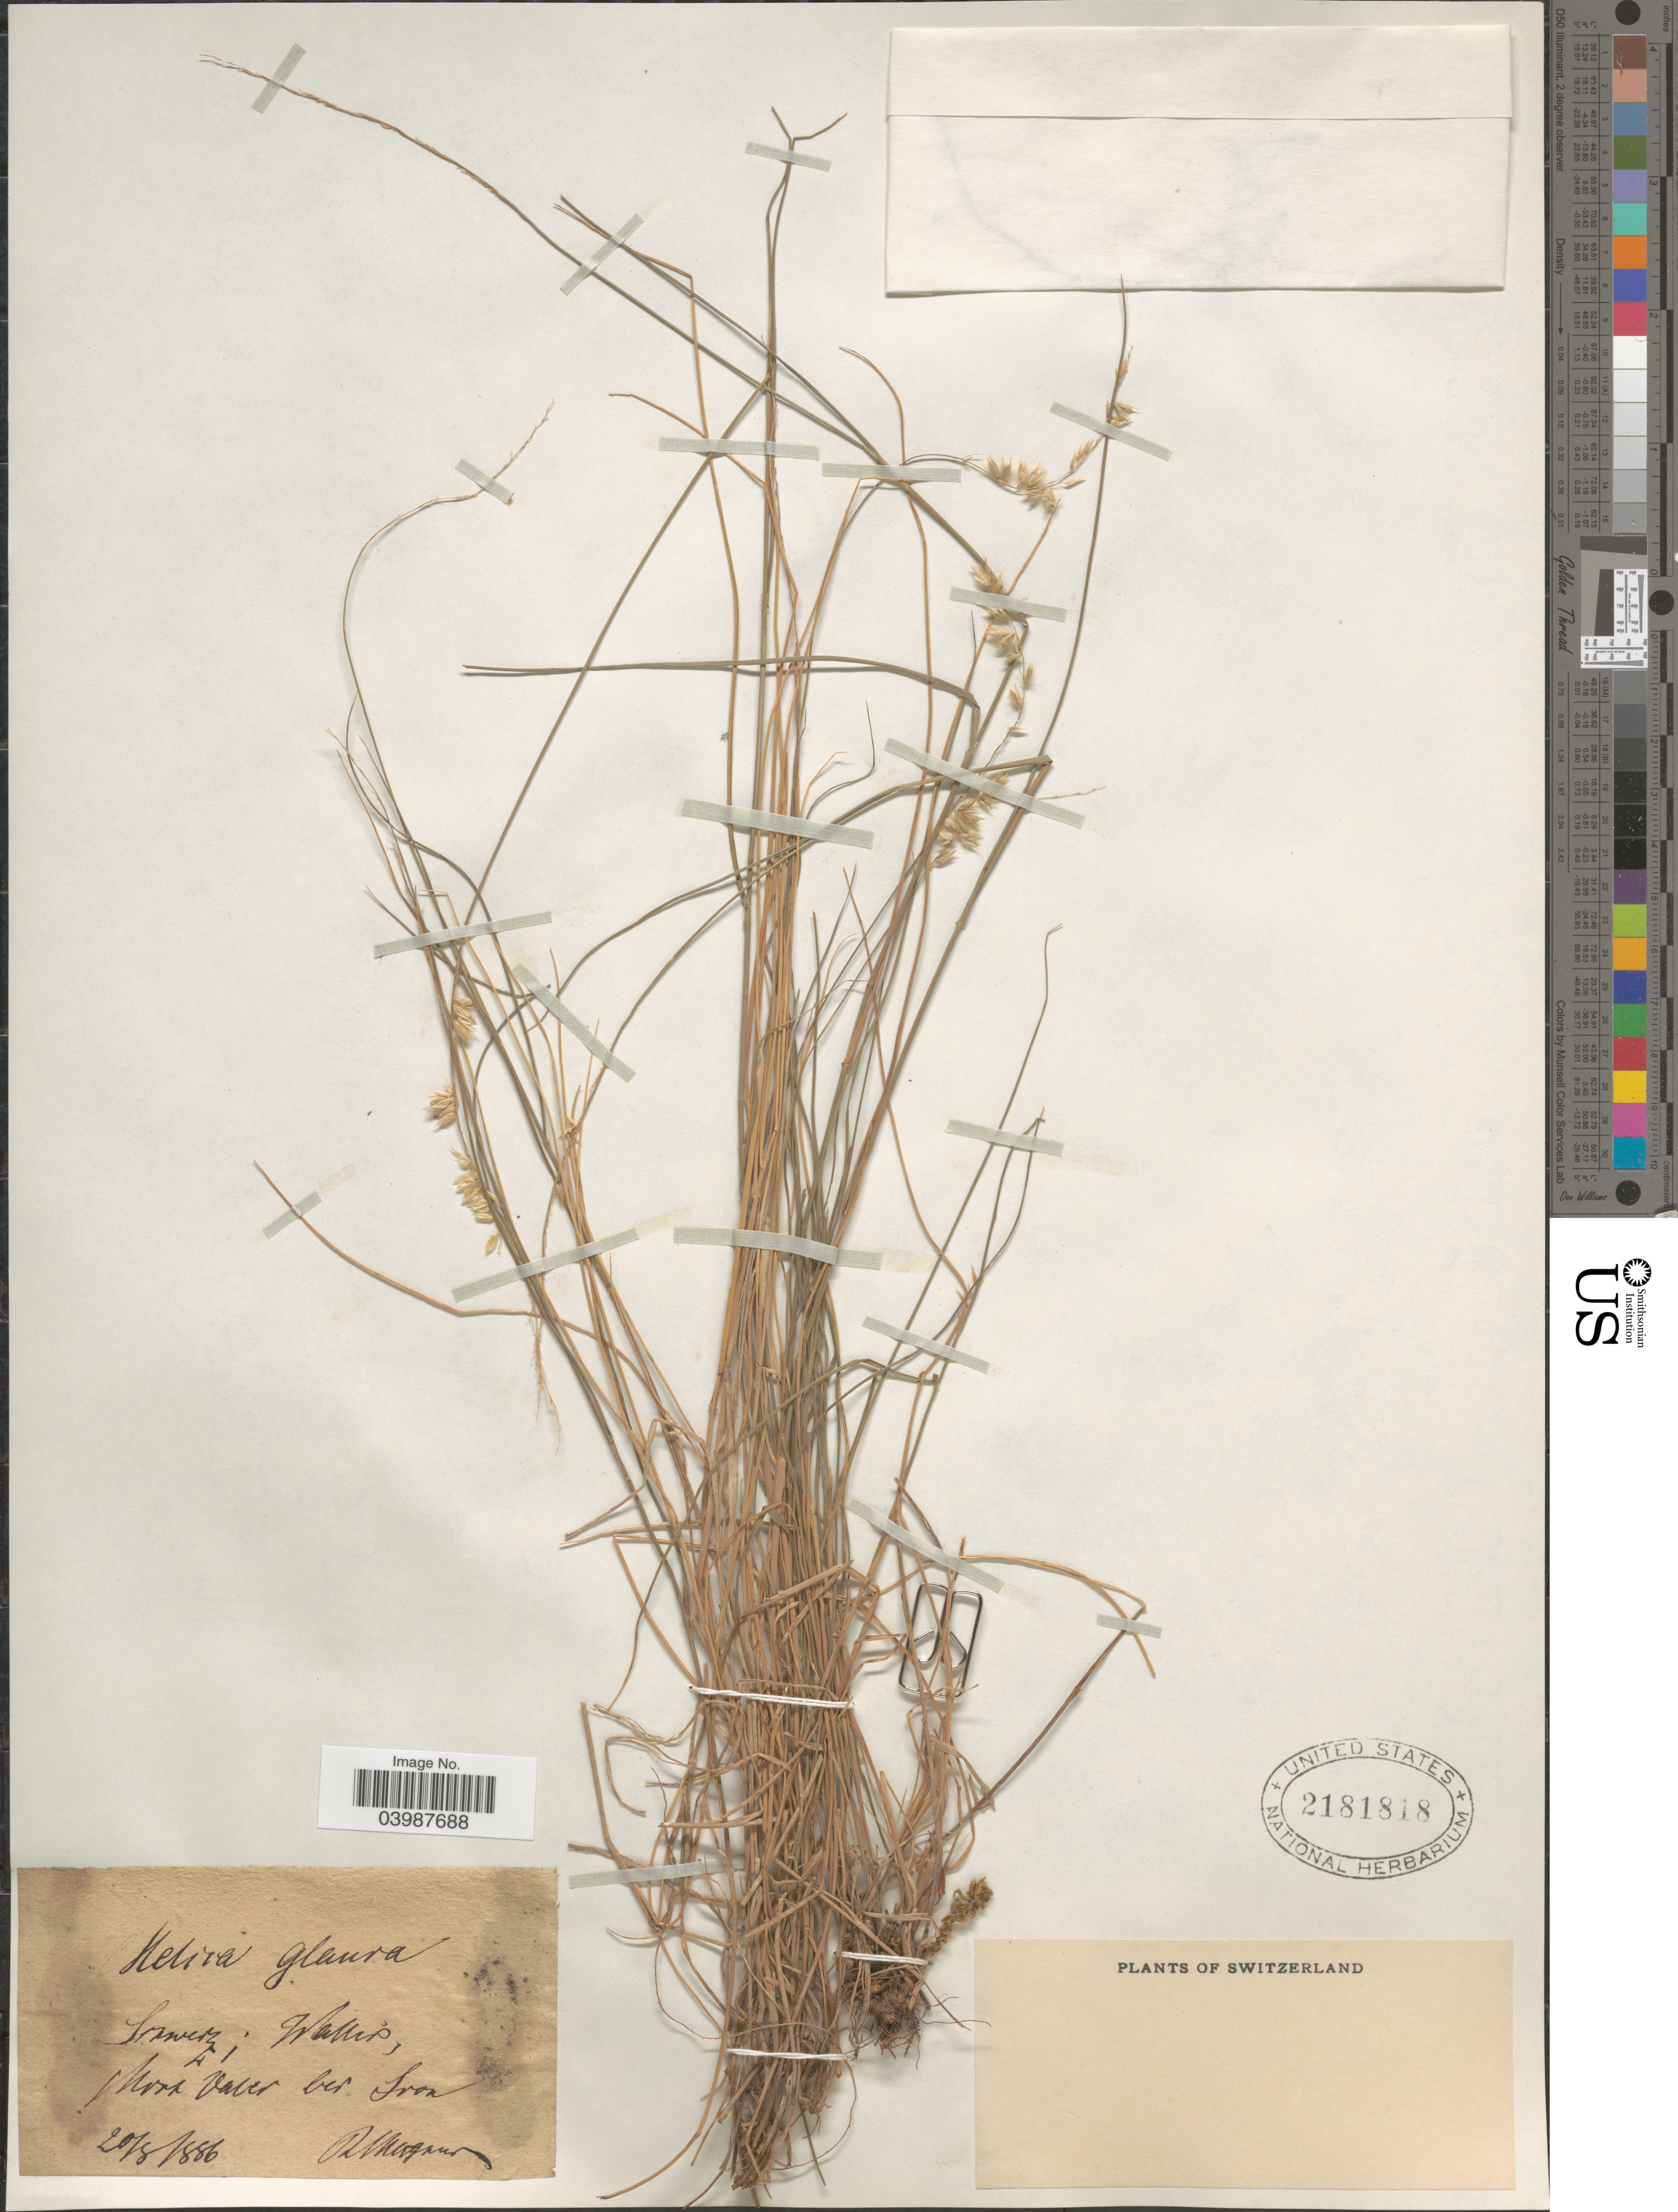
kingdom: Plantae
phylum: Tracheophyta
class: Liliopsida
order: Poales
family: Poaceae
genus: Melica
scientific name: Melica ciliata subsp. glauca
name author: (F.W. Schultz) Nyman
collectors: R. Morgan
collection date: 1886-08-20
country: Switzerland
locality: Schweiz, Wallis, Mont Valer bei Sion.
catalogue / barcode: US 2181818